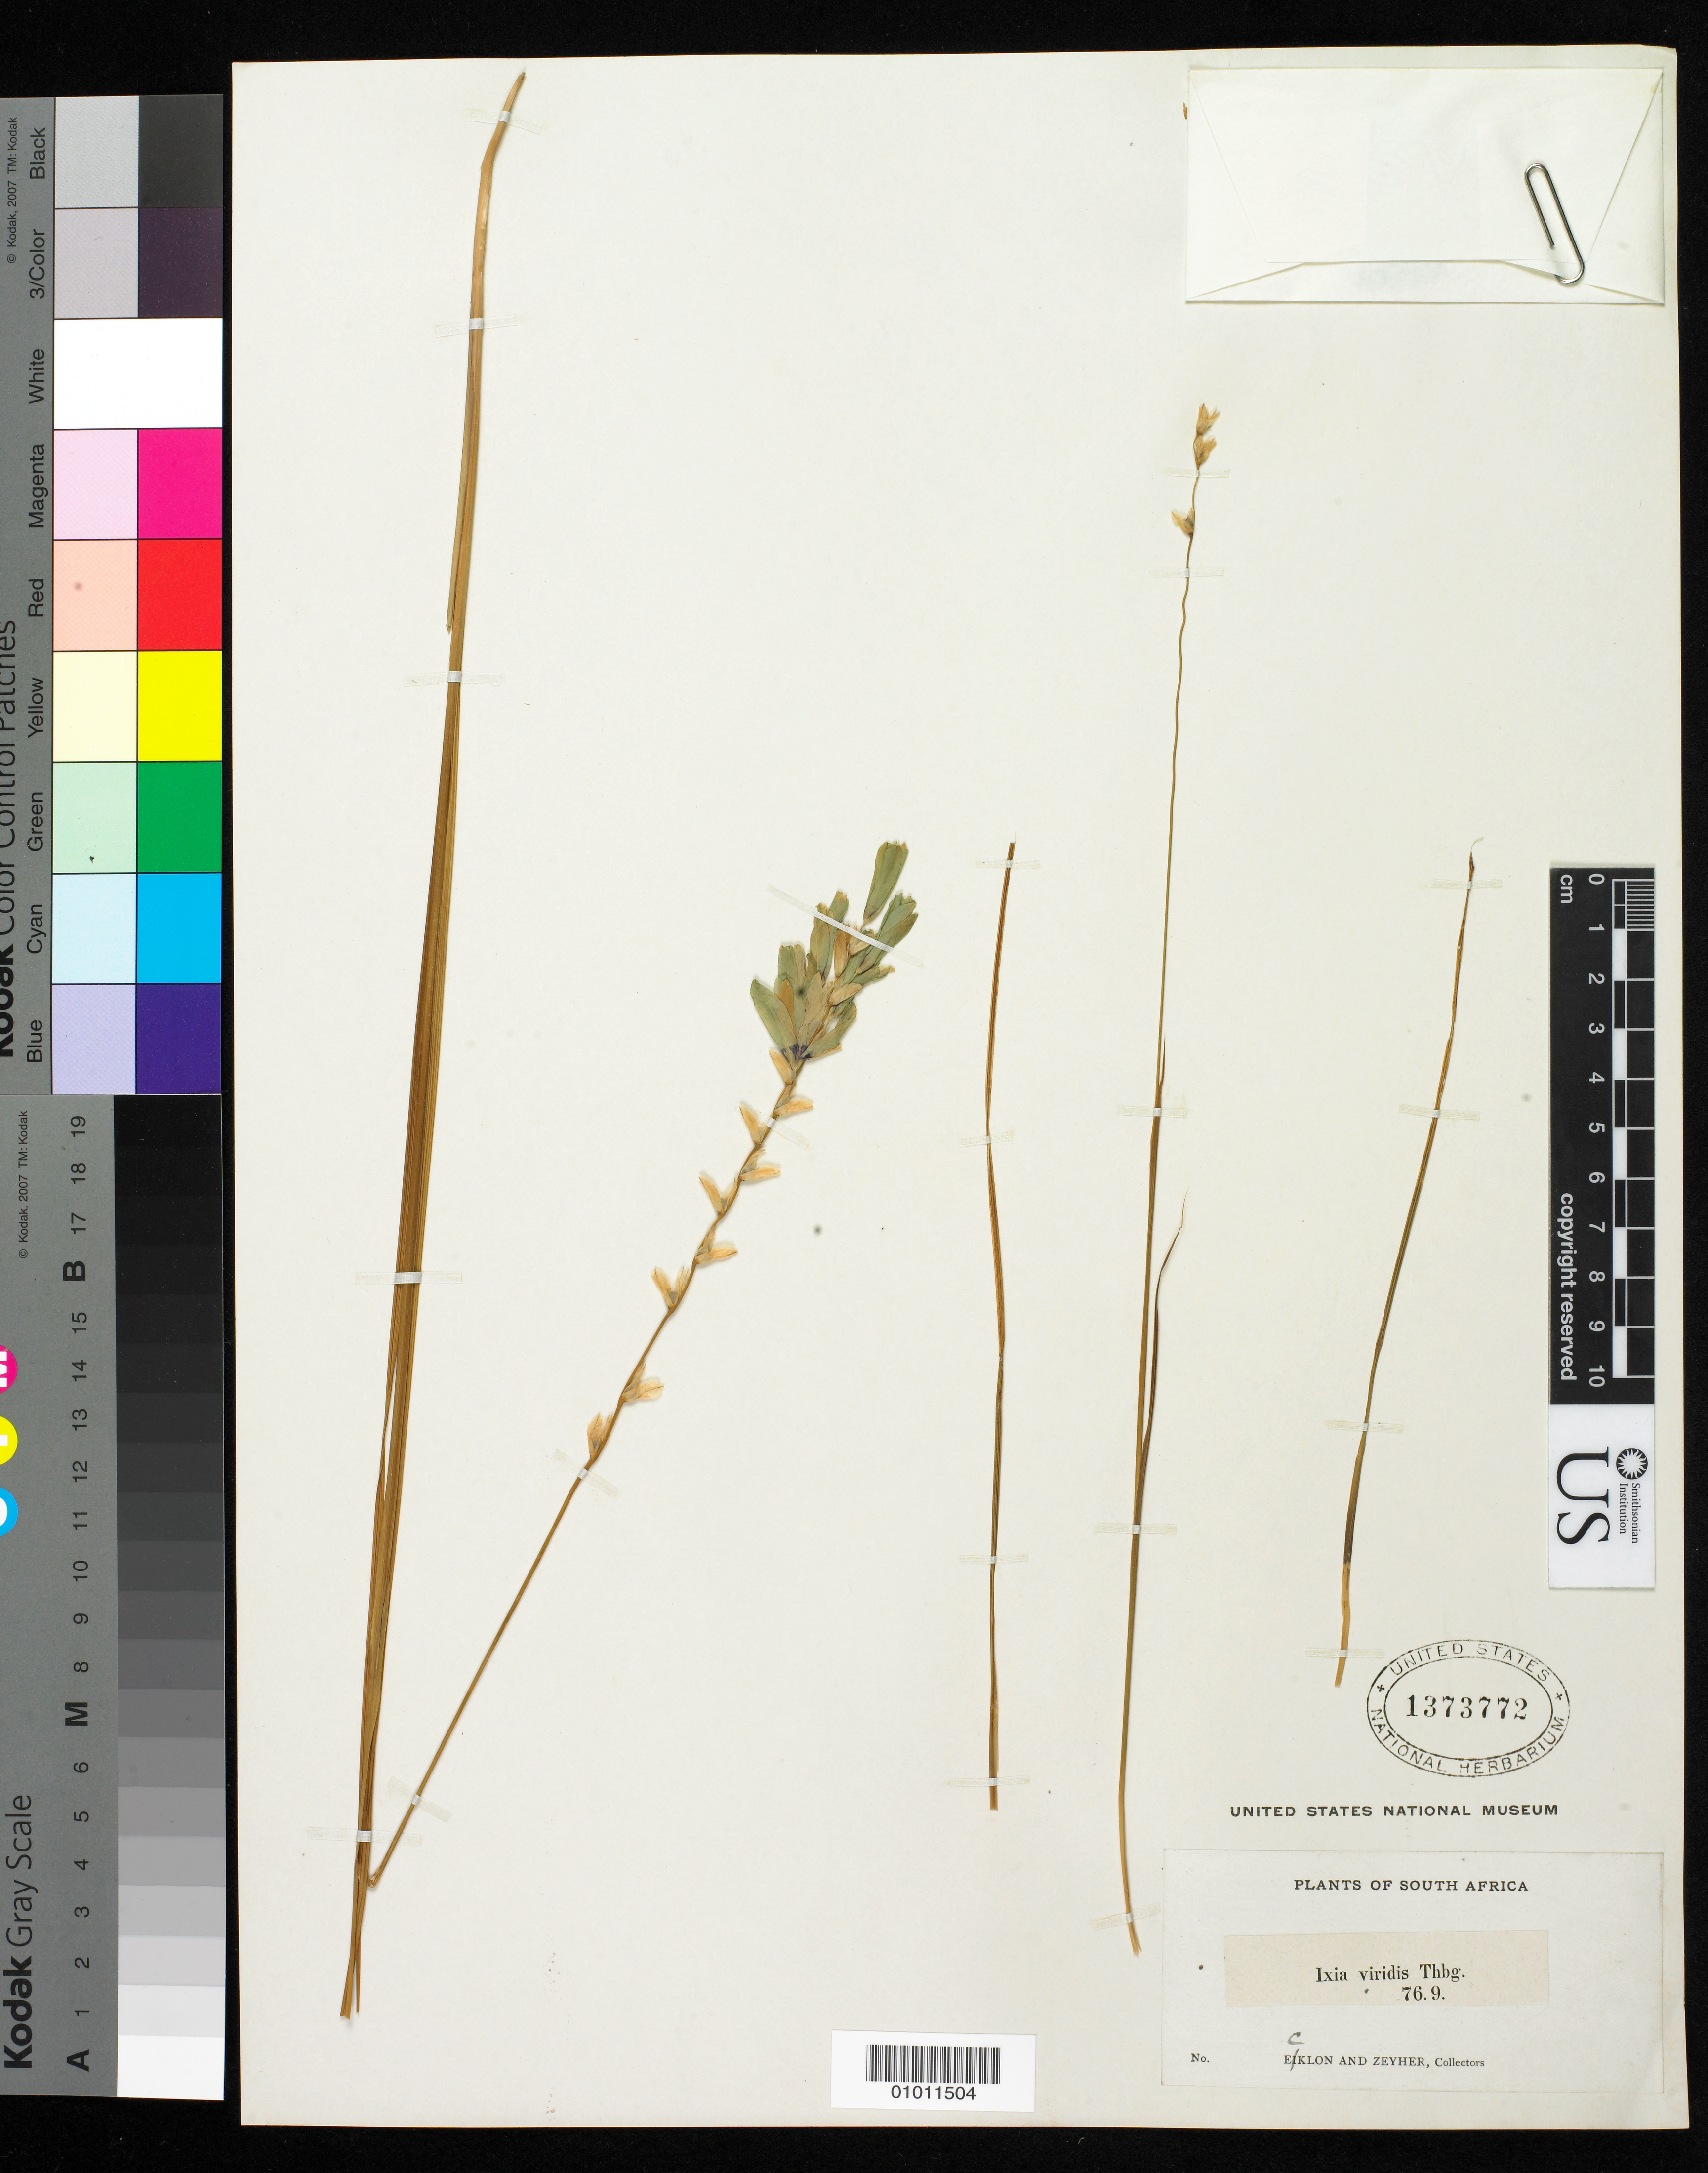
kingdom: Plantae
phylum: Tracheophyta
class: Liliopsida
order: Asparagales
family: Iridaceae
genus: Ixia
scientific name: Ixia viridis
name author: Thunb.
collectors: C. F. Ecklon & C. Zeyher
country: South Africa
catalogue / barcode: US 1373772